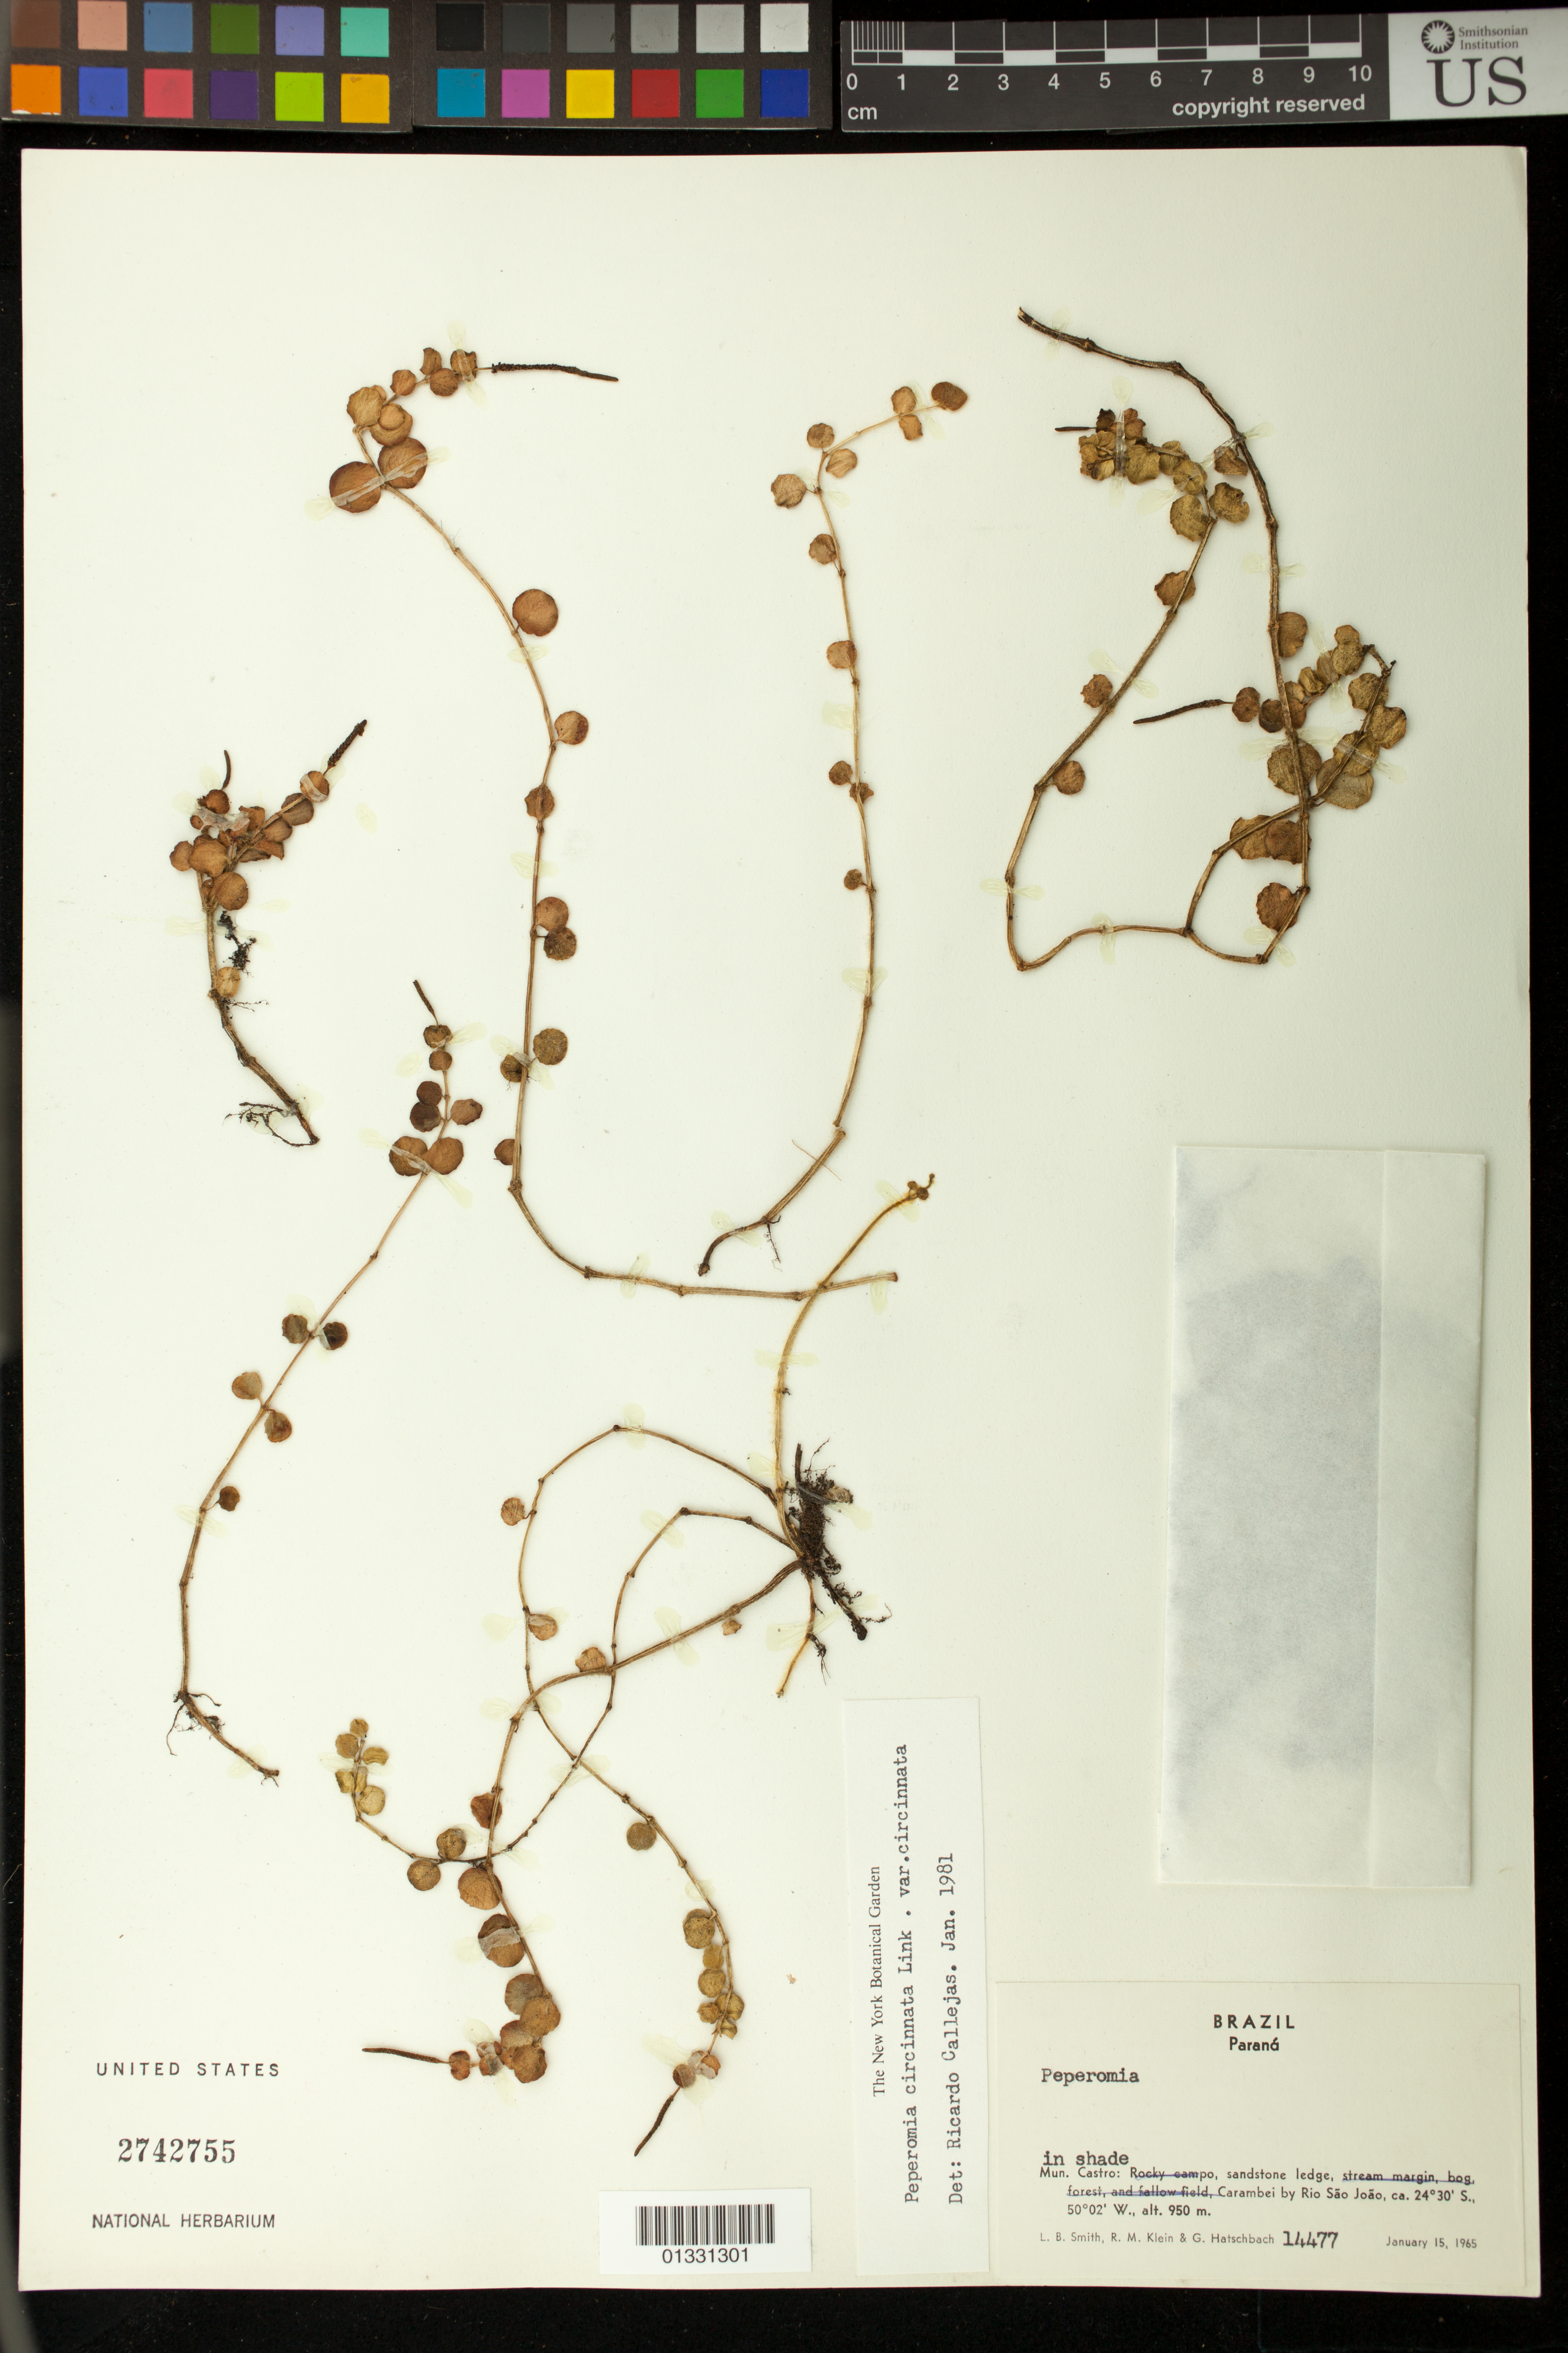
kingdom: Plantae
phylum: Tracheophyta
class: Magnoliopsida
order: Piperales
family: Piperaceae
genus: Peperomia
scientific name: Peperomia circinnata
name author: Link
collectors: L. Smith, R. M. Klein & G. Hatschbach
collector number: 14477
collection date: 1965-01-15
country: Brazil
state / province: Paraná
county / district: Castro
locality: Carambei by Rio São João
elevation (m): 950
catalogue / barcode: US 2742755